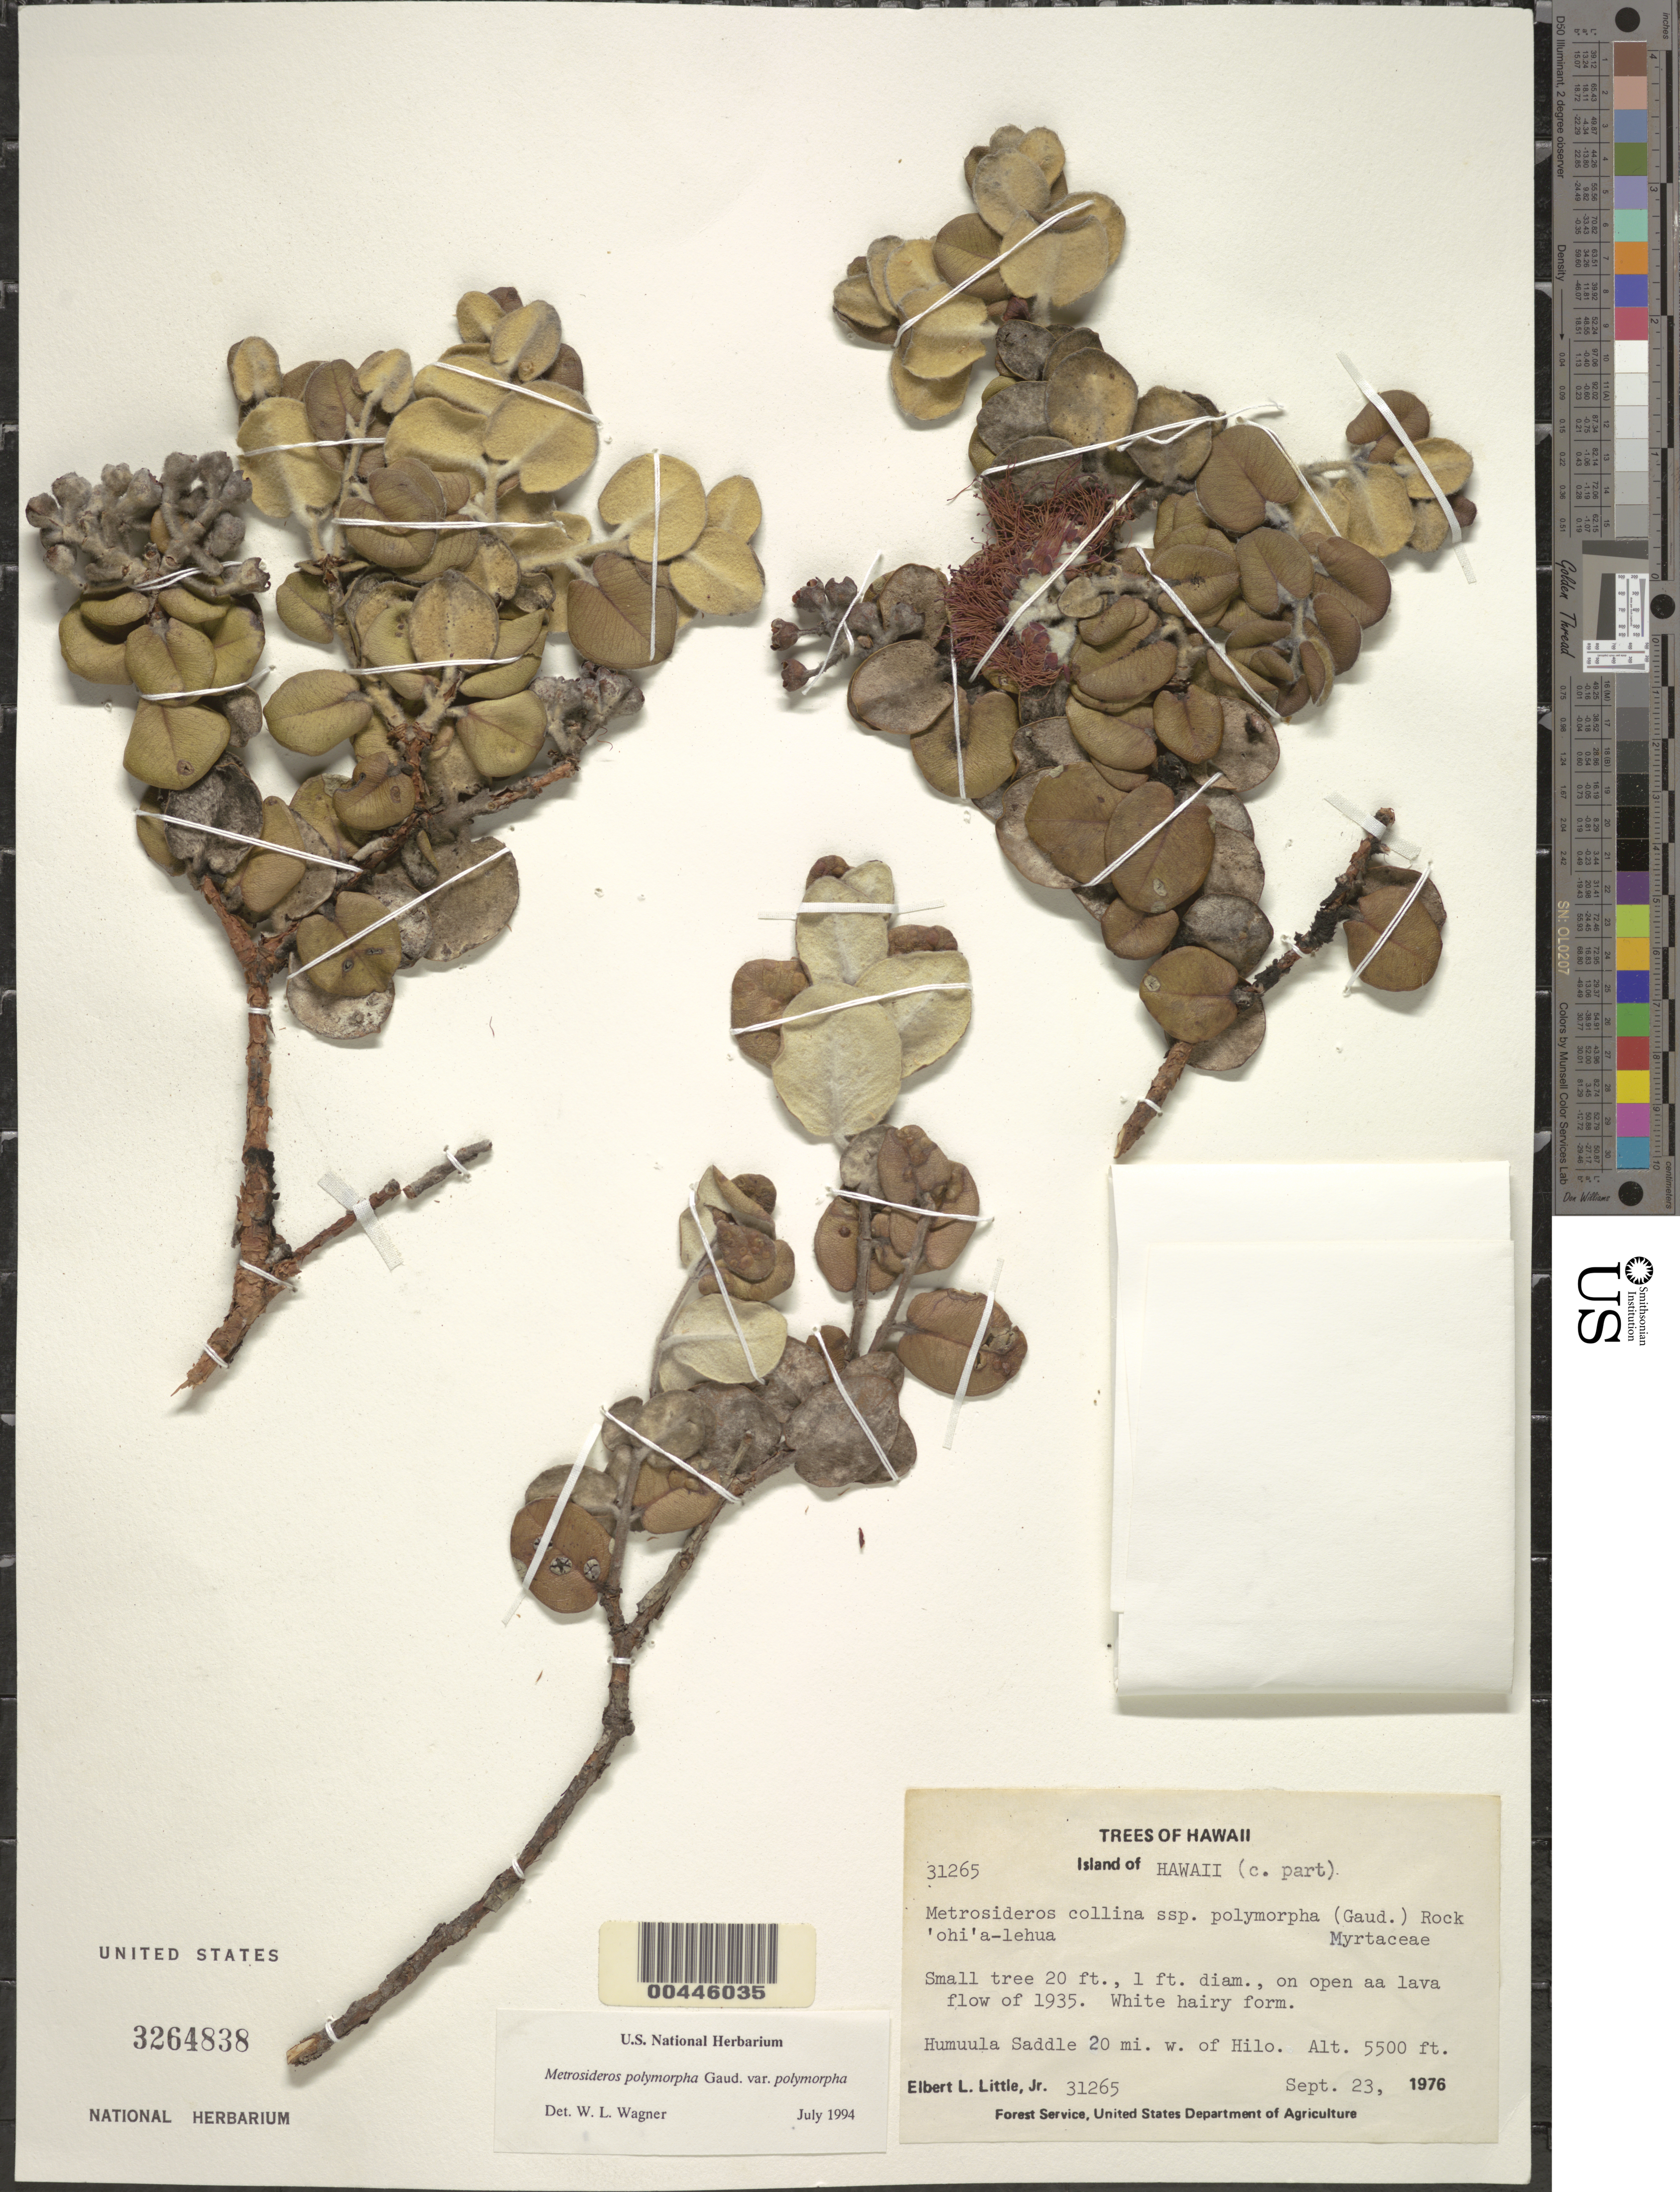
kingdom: Plantae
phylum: Tracheophyta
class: Magnoliopsida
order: Myrtales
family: Myrtaceae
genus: Metrosideros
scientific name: Metrosideros polymorpha var. polymorpha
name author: Gaudich.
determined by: Wagner, W. L., (BOT), Smithsonian Institution - National Museum of Natural History (UNITED STATES)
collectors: E. L. Little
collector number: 31265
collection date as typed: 23 Sep 1976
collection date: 1976-09-23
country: United States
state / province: Hawaii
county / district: Hawaii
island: Hawaii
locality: Central part of Hawaii, Humuula Saddle, 20 mi W of Hilo, on lava flow of 1935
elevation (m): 1676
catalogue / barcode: US 3264838